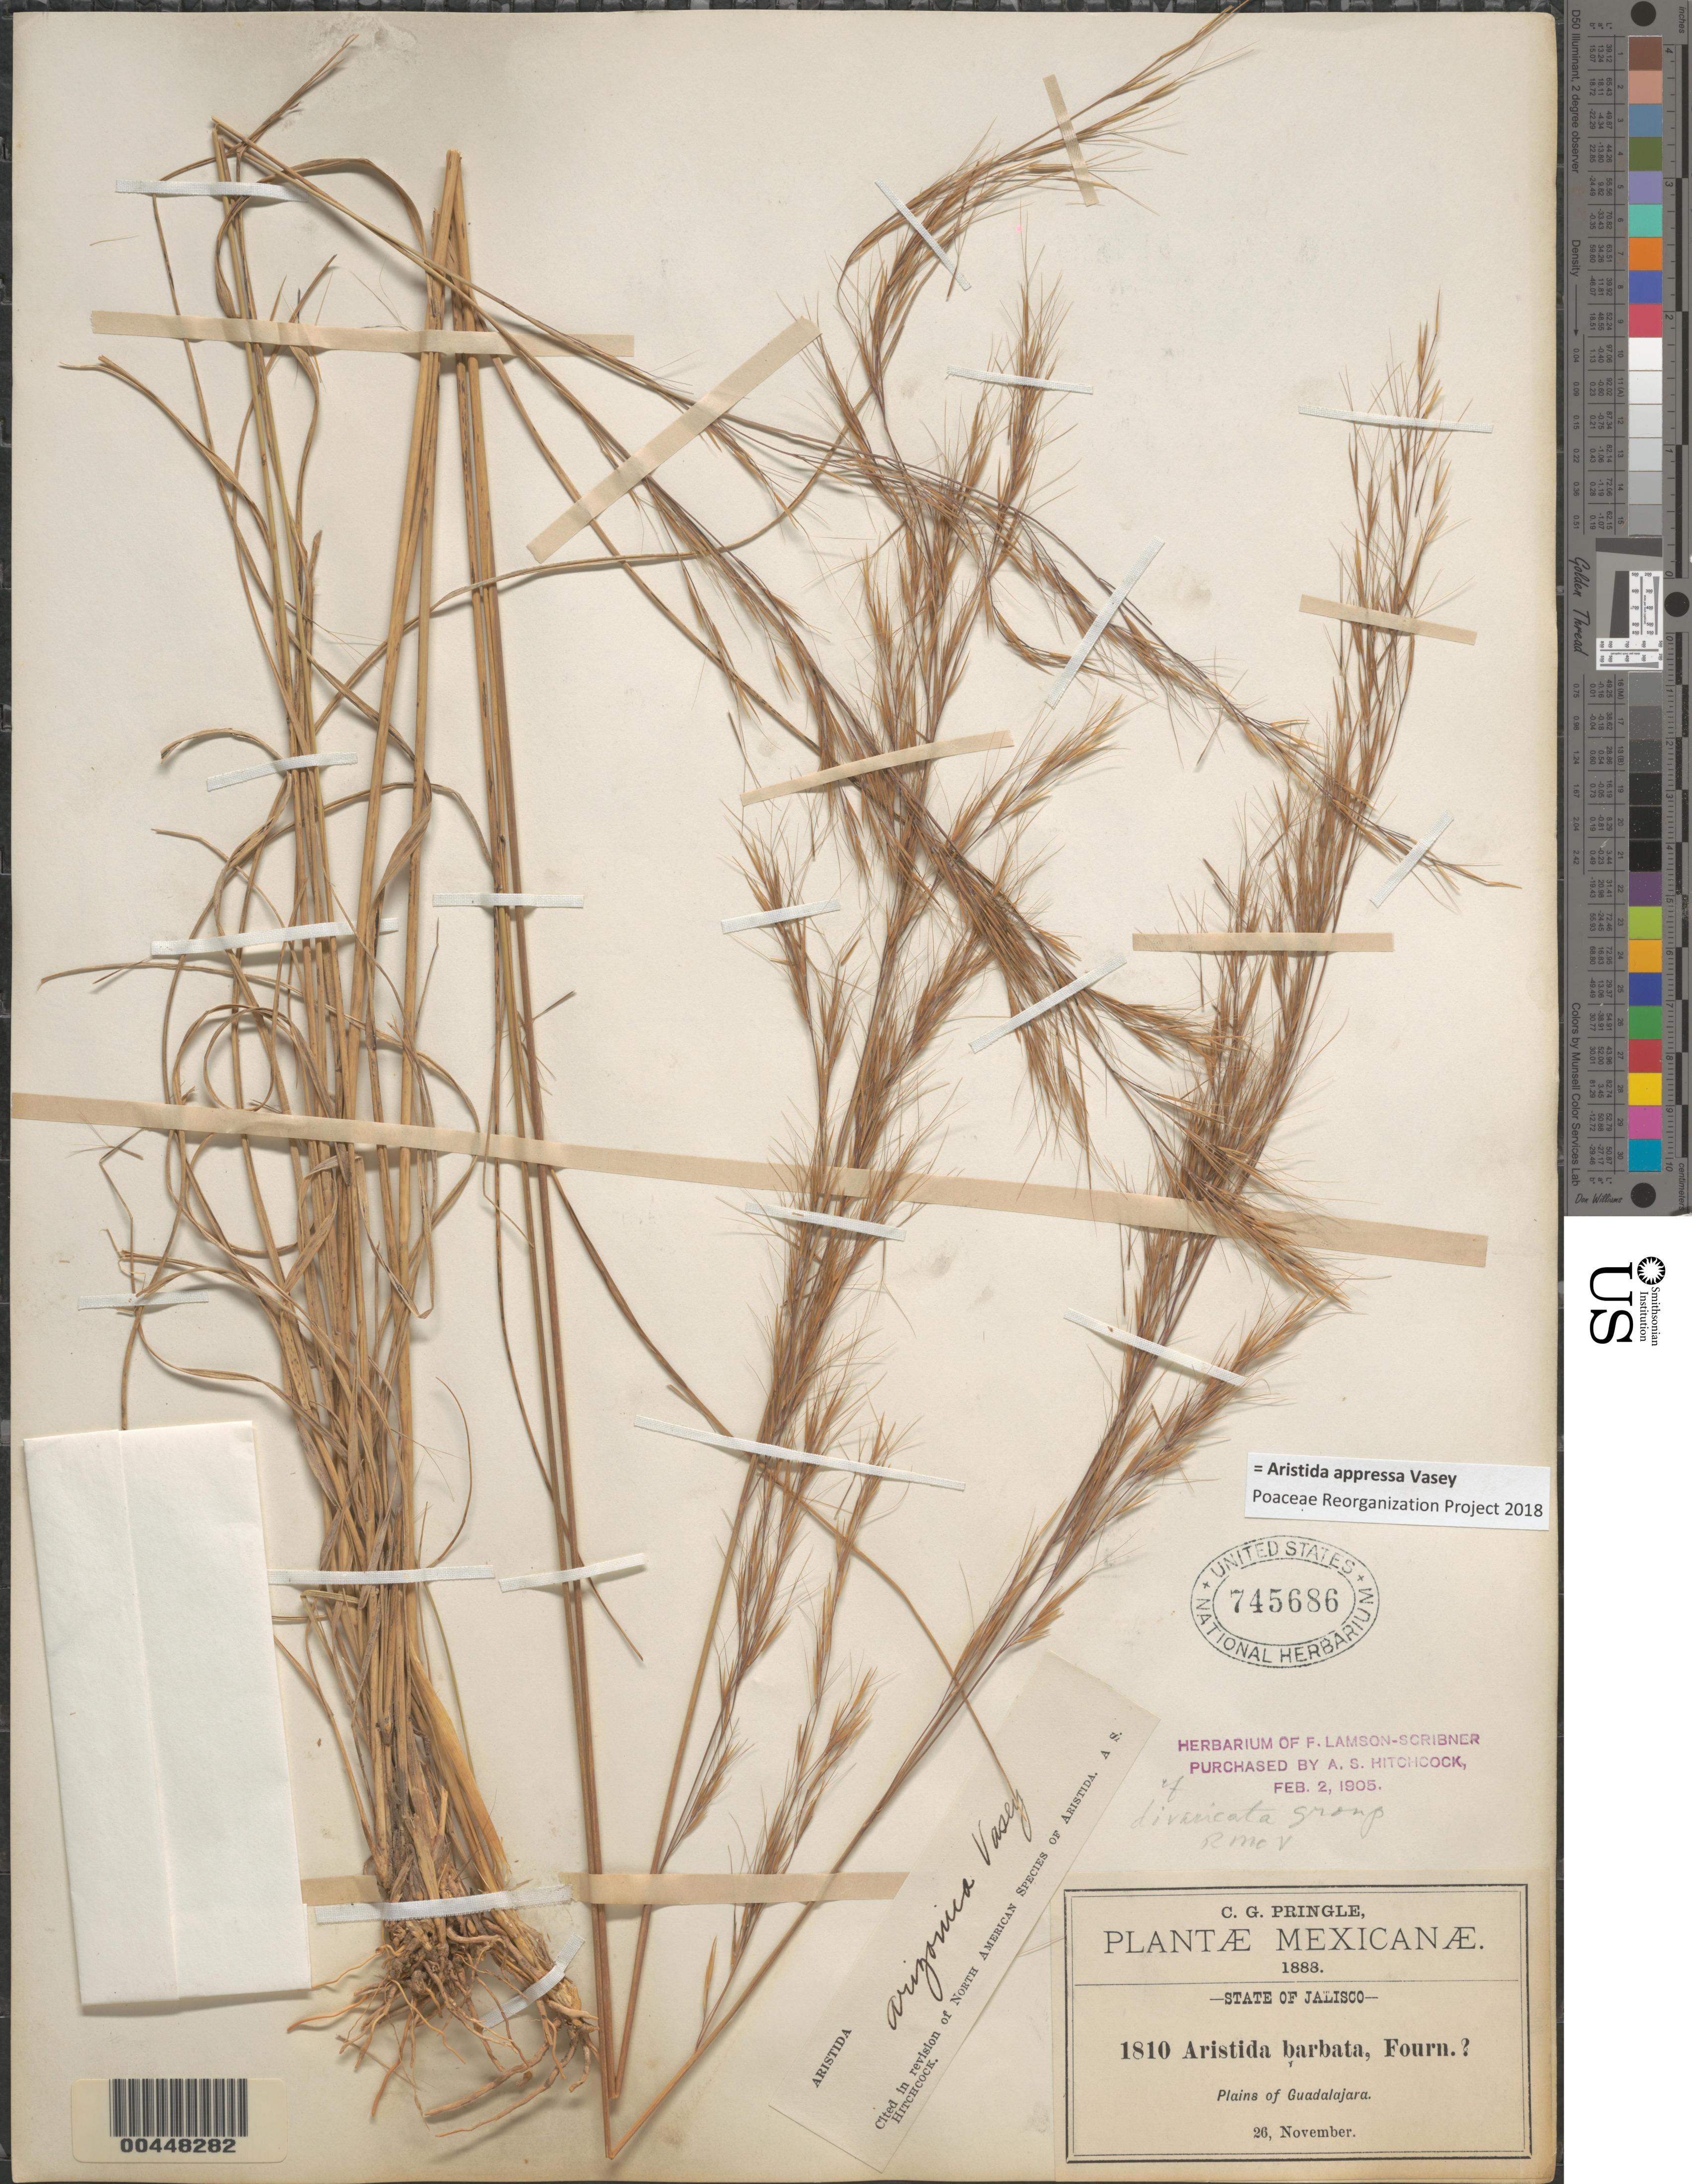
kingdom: Plantae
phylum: Tracheophyta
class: Liliopsida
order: Poales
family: Poaceae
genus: Aristida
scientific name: Aristida appressa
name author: Vasey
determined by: Poaceae Reorganization Project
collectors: C. G. Pringle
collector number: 1810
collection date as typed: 26 Nov 1888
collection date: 1888-11-26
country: Mexico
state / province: Jalisco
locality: Plains of Guadalajara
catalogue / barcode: US 745686